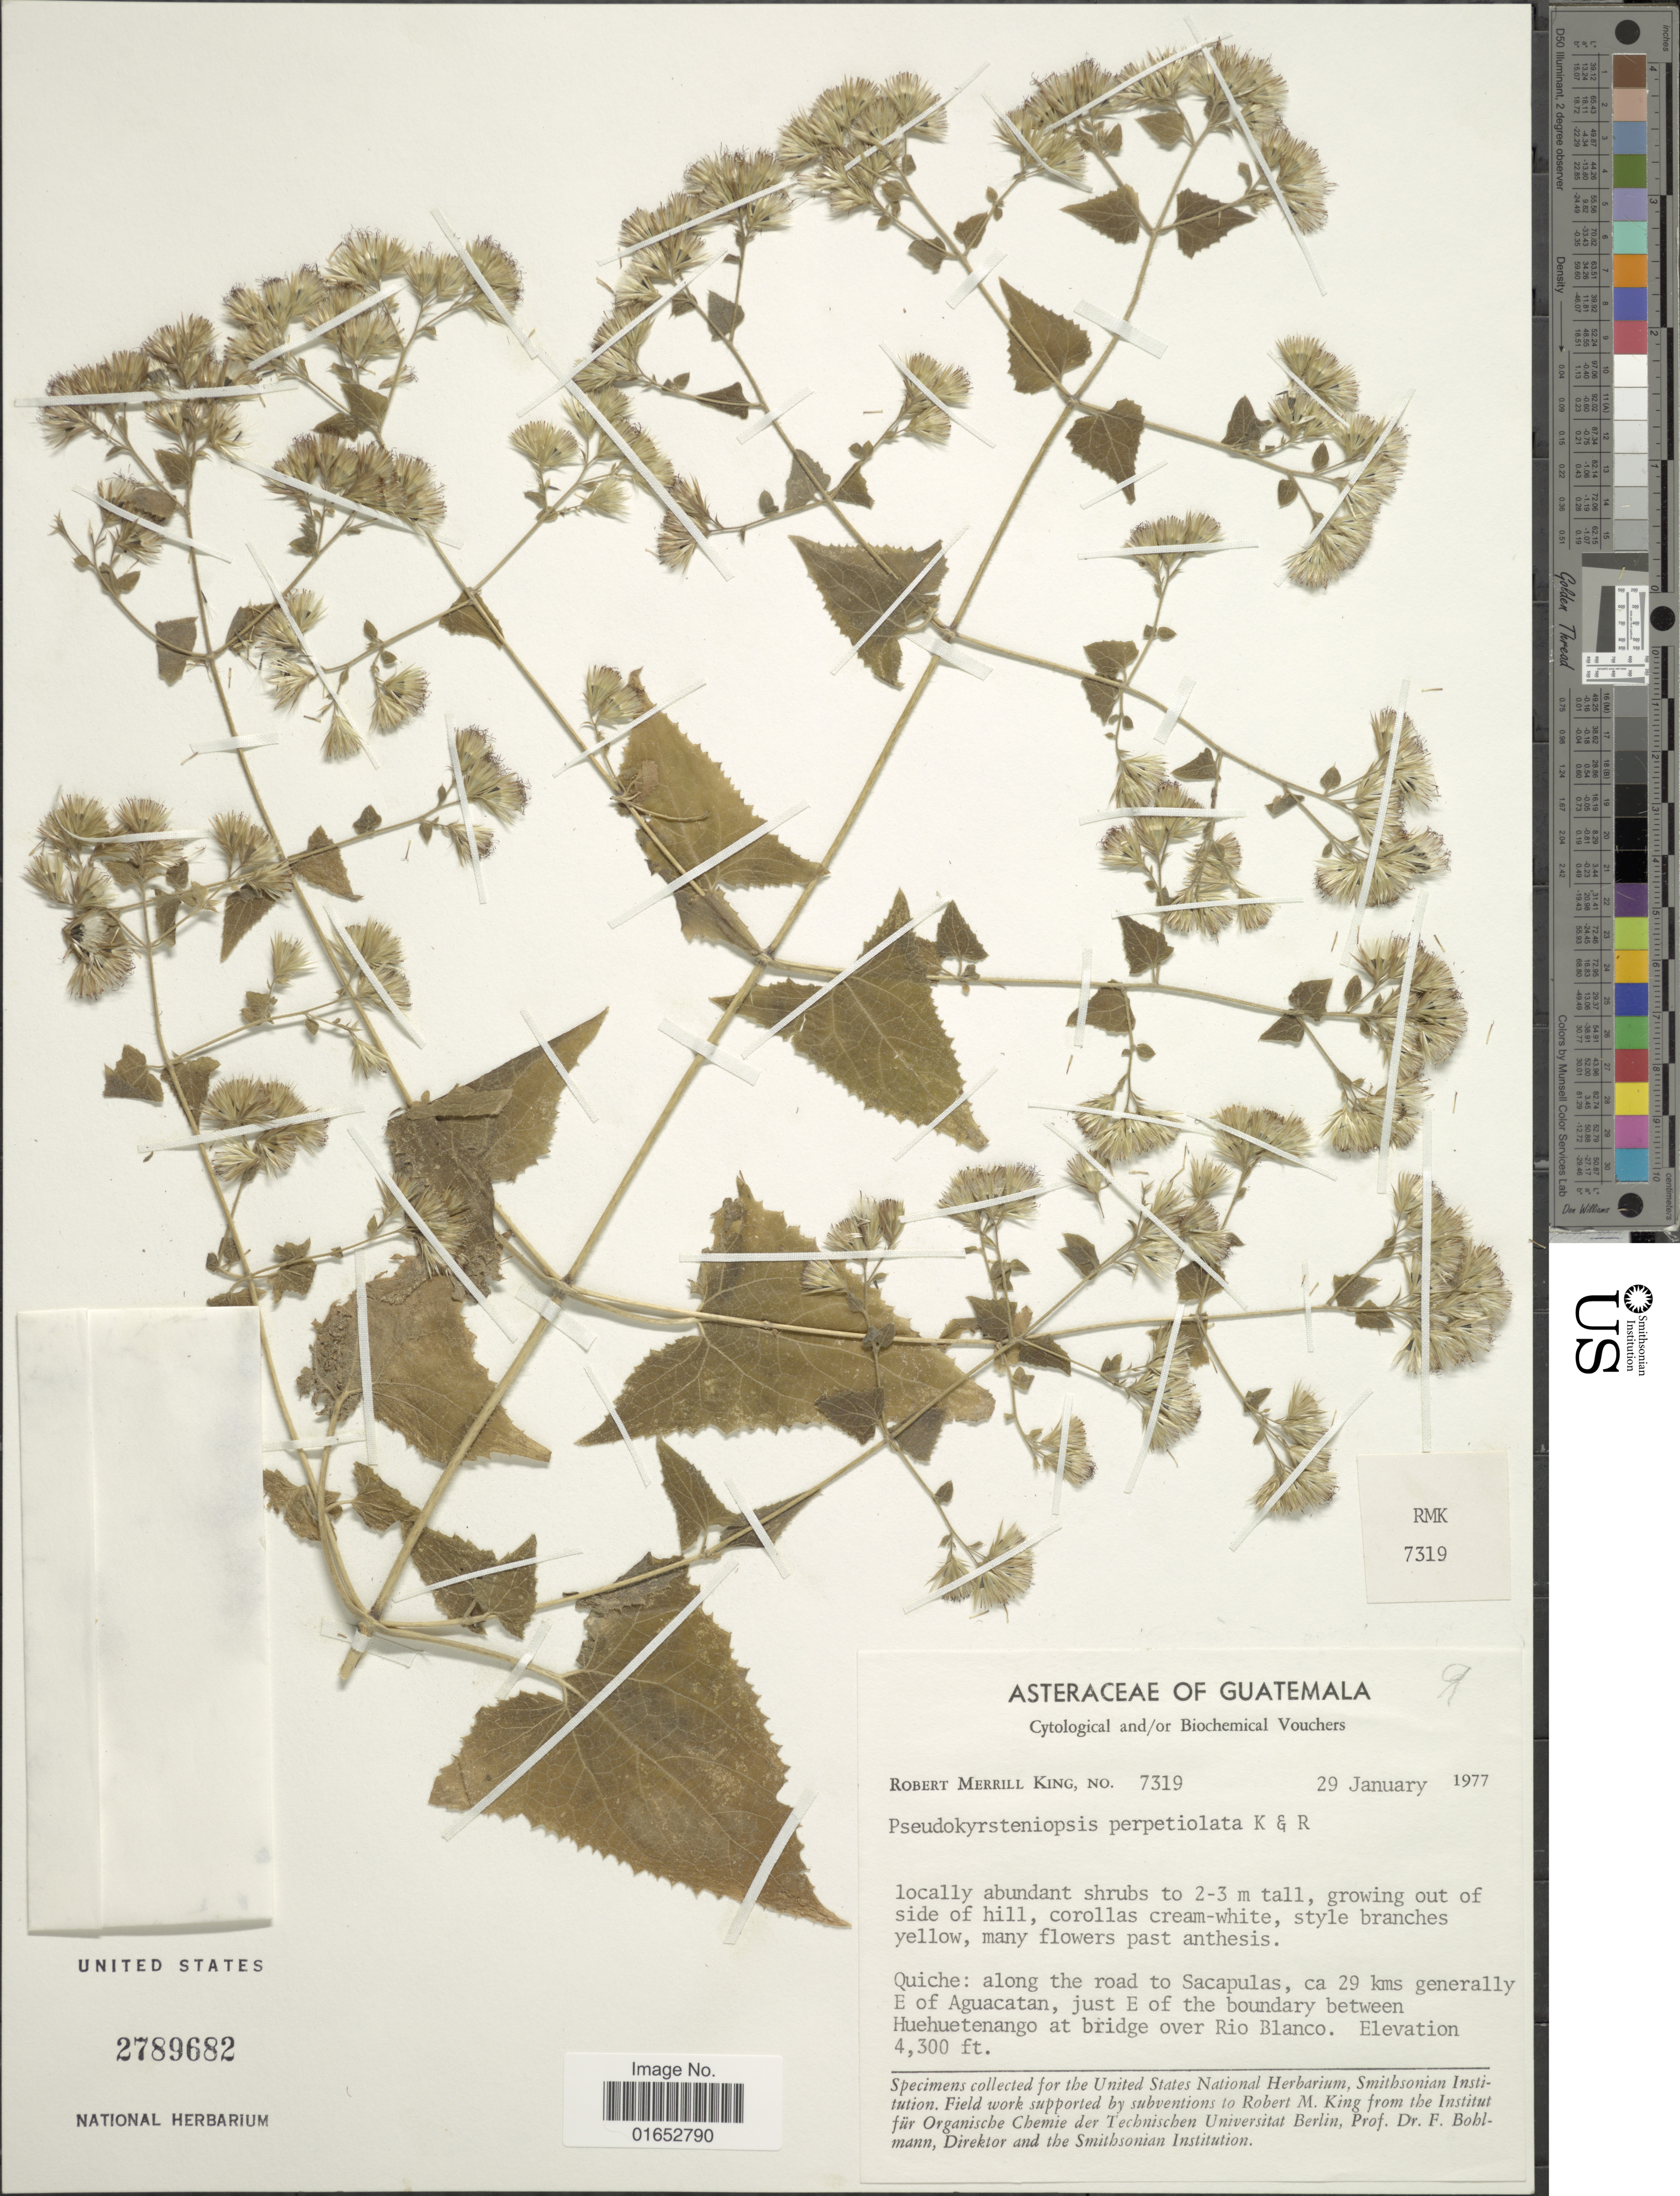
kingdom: Plantae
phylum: Tracheophyta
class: Magnoliopsida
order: Asterales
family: Asteraceae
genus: Pseudokyrsteniopsis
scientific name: Pseudokyrsteniopsis perpetiolata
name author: R.M. King & H. Rob.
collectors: R. M. King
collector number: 7319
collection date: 1977-01-29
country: Guatemala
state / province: El Quiché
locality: Quiche: along the road to Sacapulas, ca 29 kms generally E of Aguacatan, just E of the boundary between Huehuetenango at bridge over Rio Blanco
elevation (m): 1311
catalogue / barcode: US 2789682